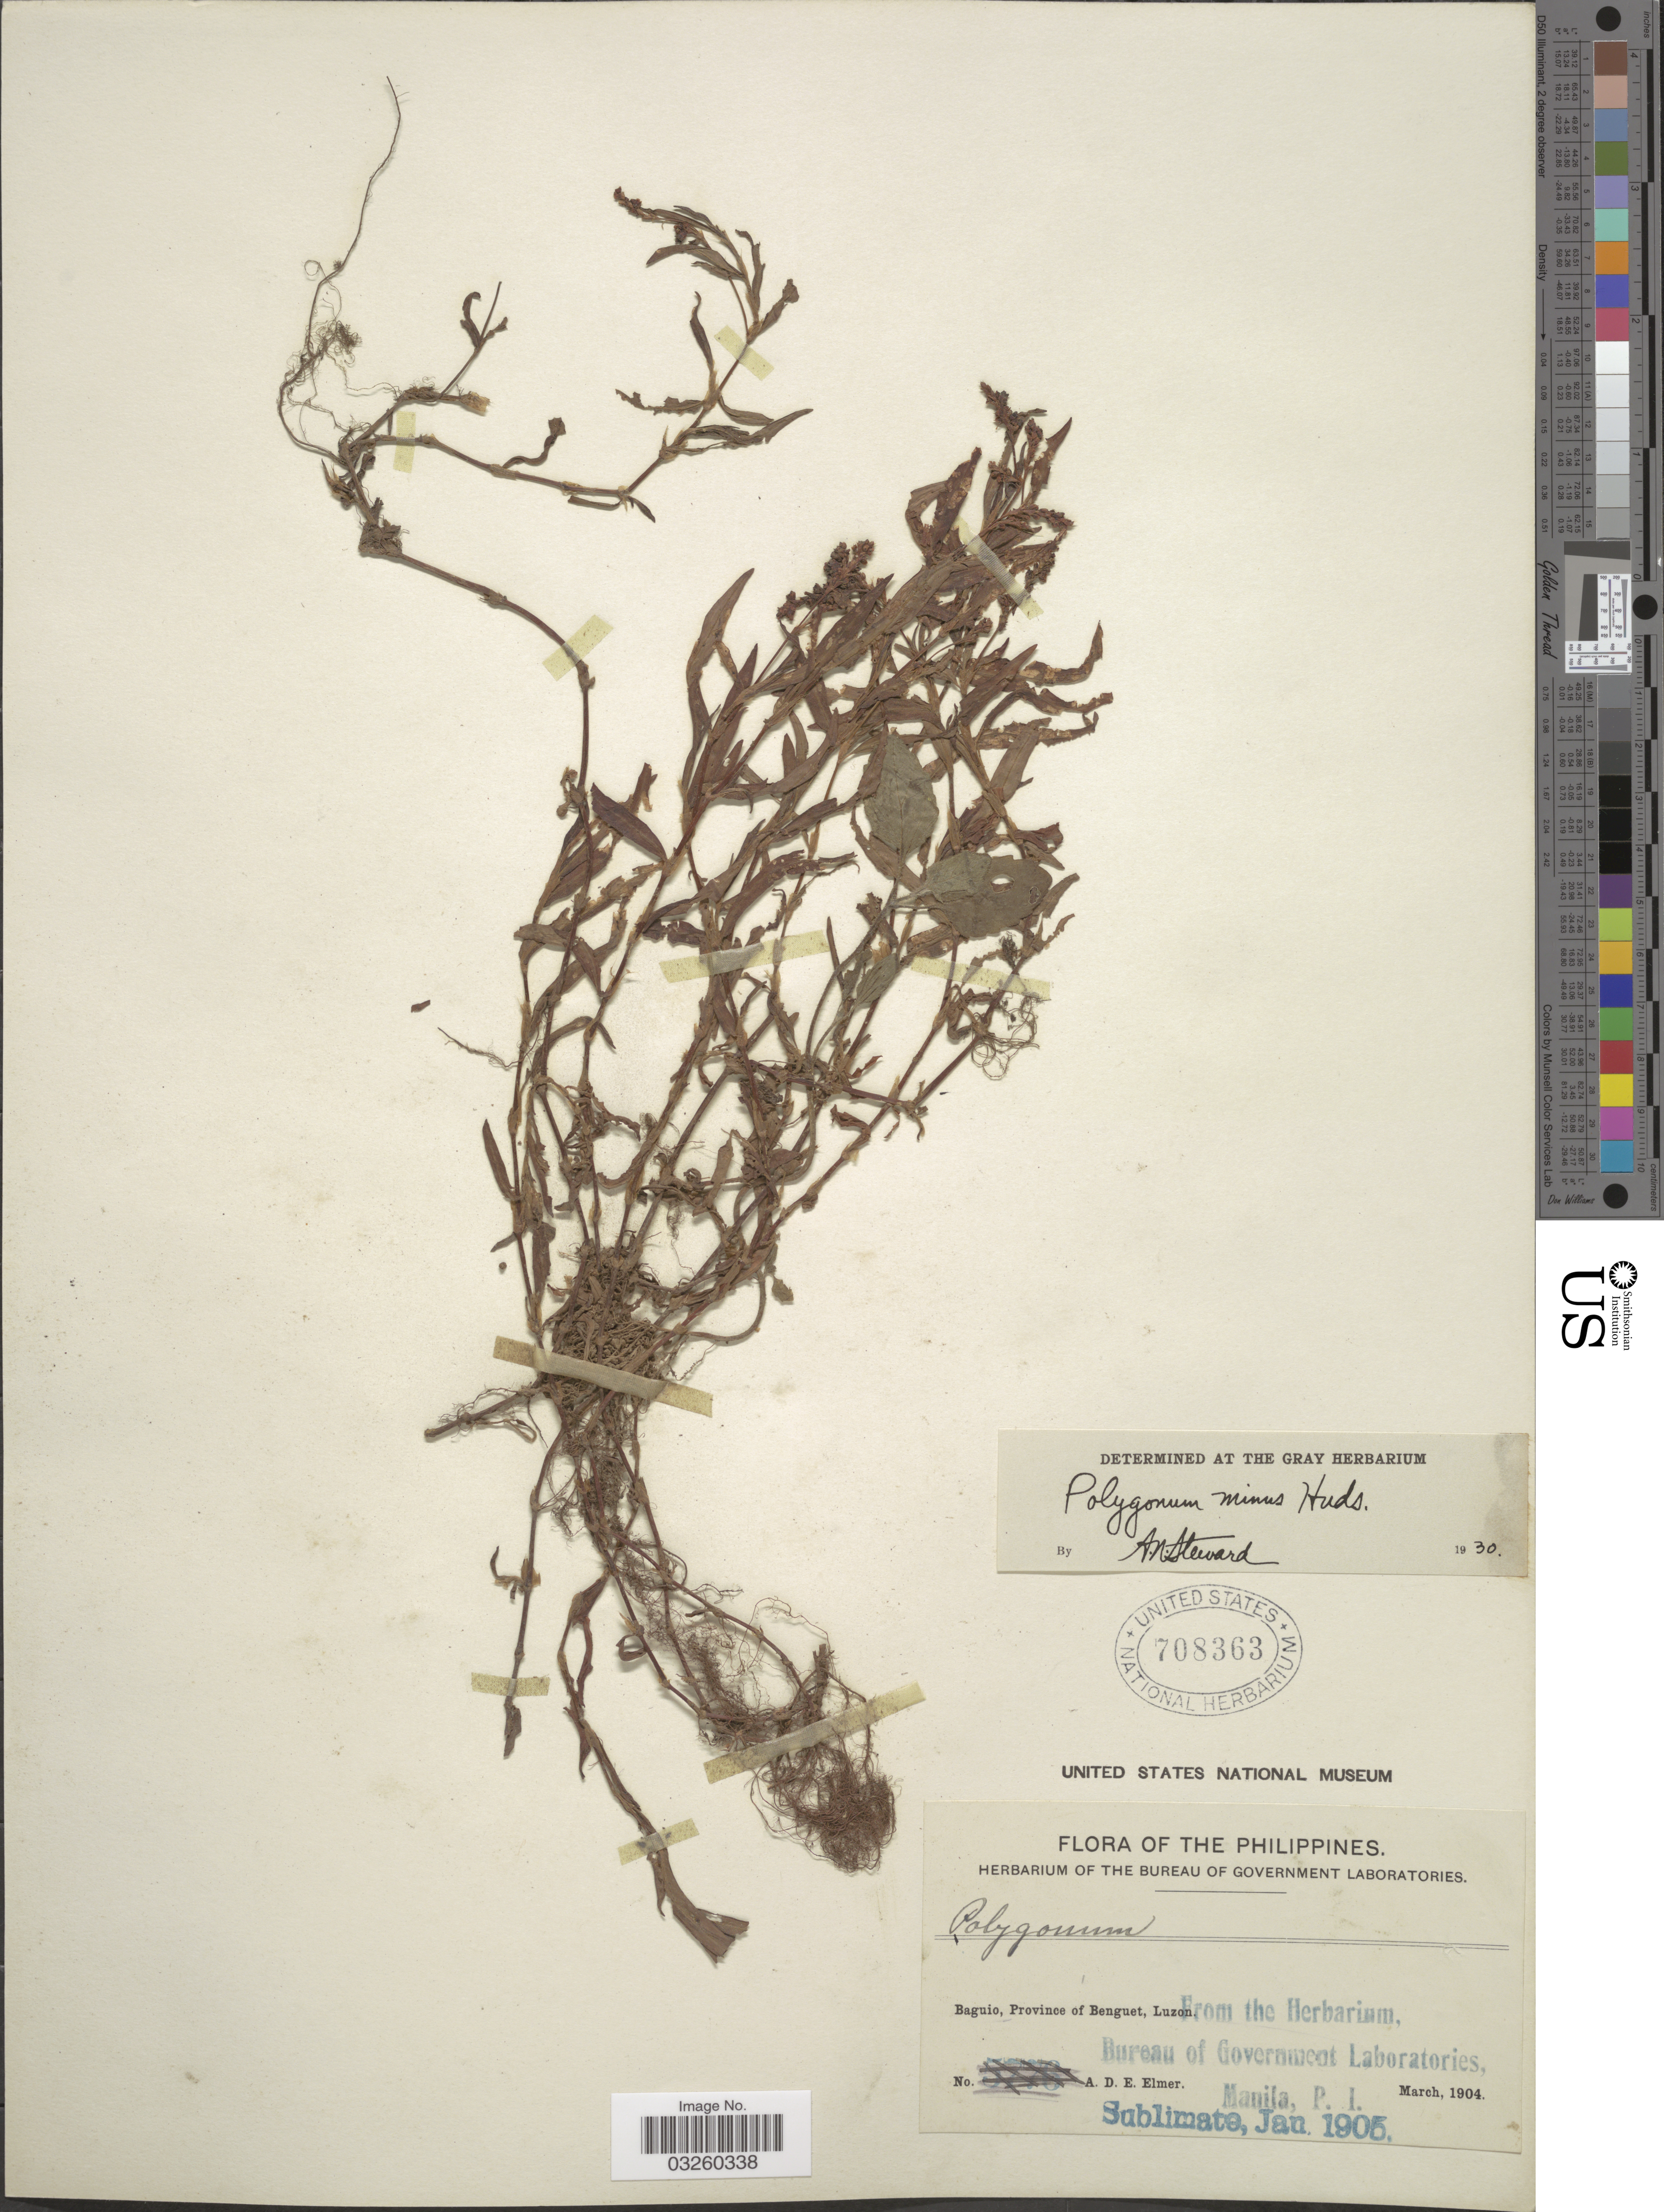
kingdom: Plantae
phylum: Tracheophyta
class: Magnoliopsida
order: Caryophyllales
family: Polygonaceae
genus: Polygonum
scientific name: Polygonum minus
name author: Huds.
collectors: A. D. E. Elmer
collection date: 1904-03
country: Philippines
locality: Baguio, Province of Benguet, Luzon.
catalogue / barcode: US 708363